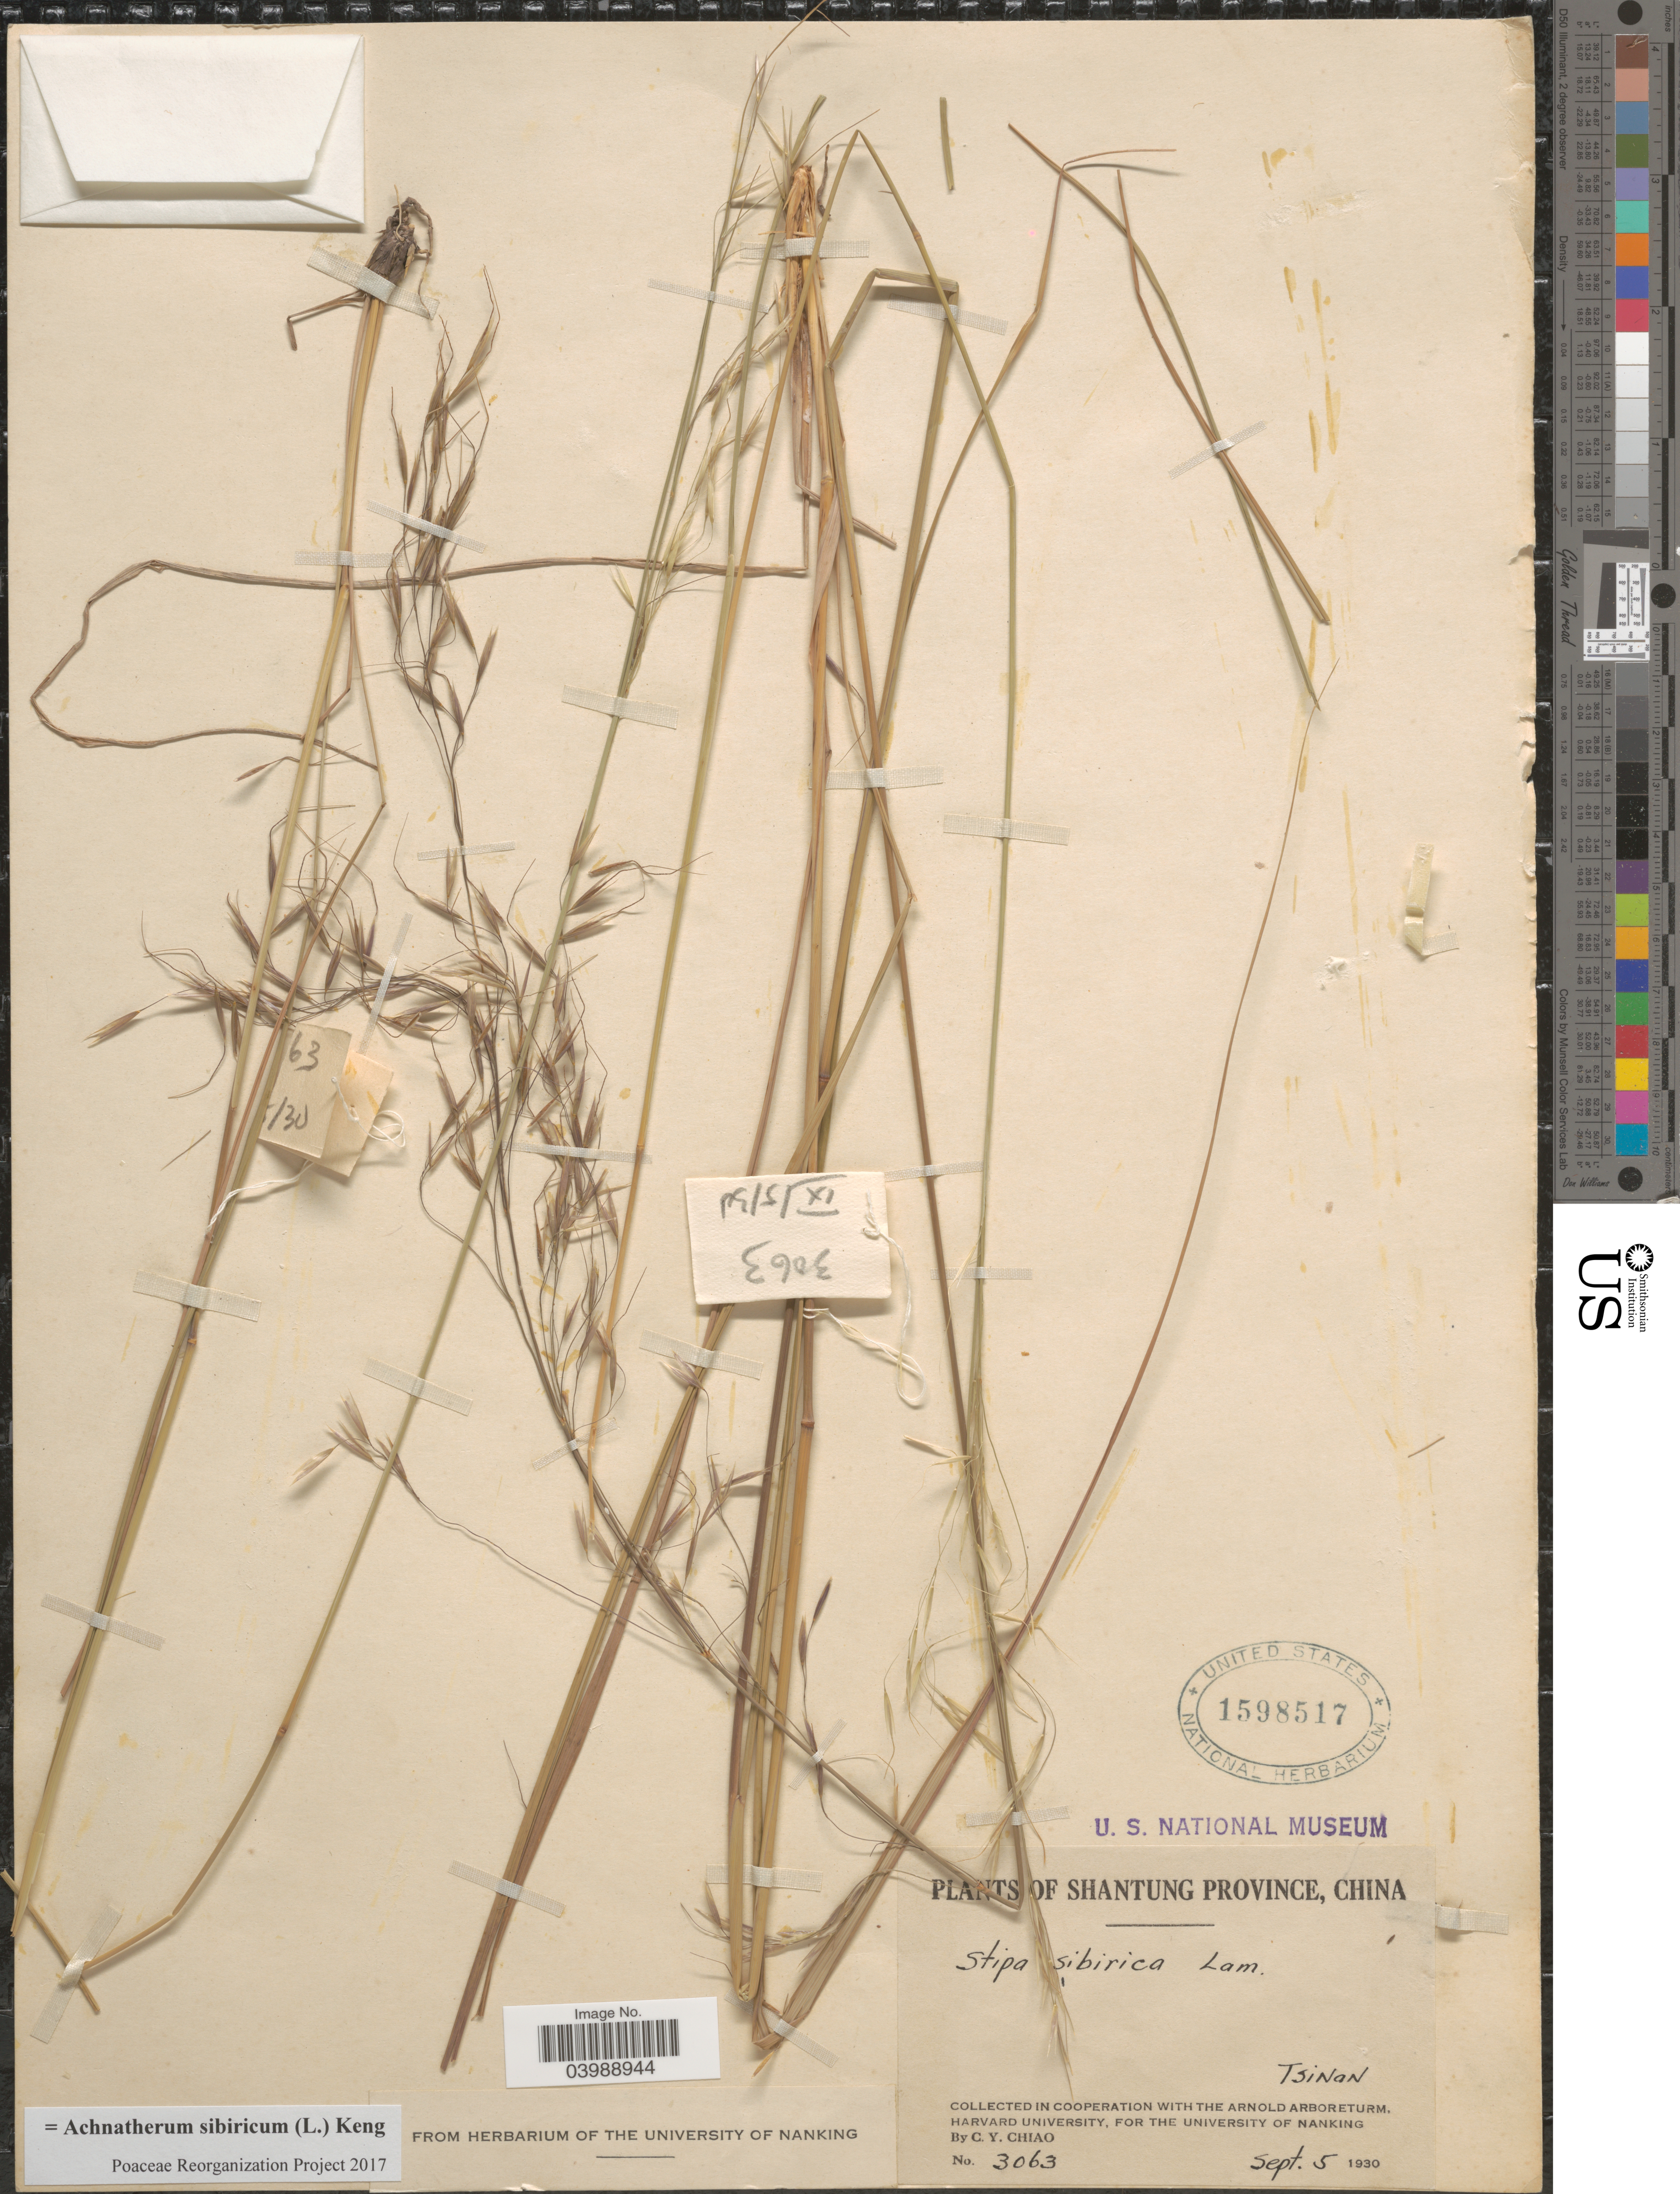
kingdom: Plantae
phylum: Tracheophyta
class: Liliopsida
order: Poales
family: Poaceae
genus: Achnatherum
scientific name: Achnatherum sibiricum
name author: (L.) Keng ex Tzvelev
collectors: C. Y. Chiao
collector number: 3063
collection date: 1930-09-05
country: China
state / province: Shandong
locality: Shantung Province. Tsinan.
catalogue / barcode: US 1598517